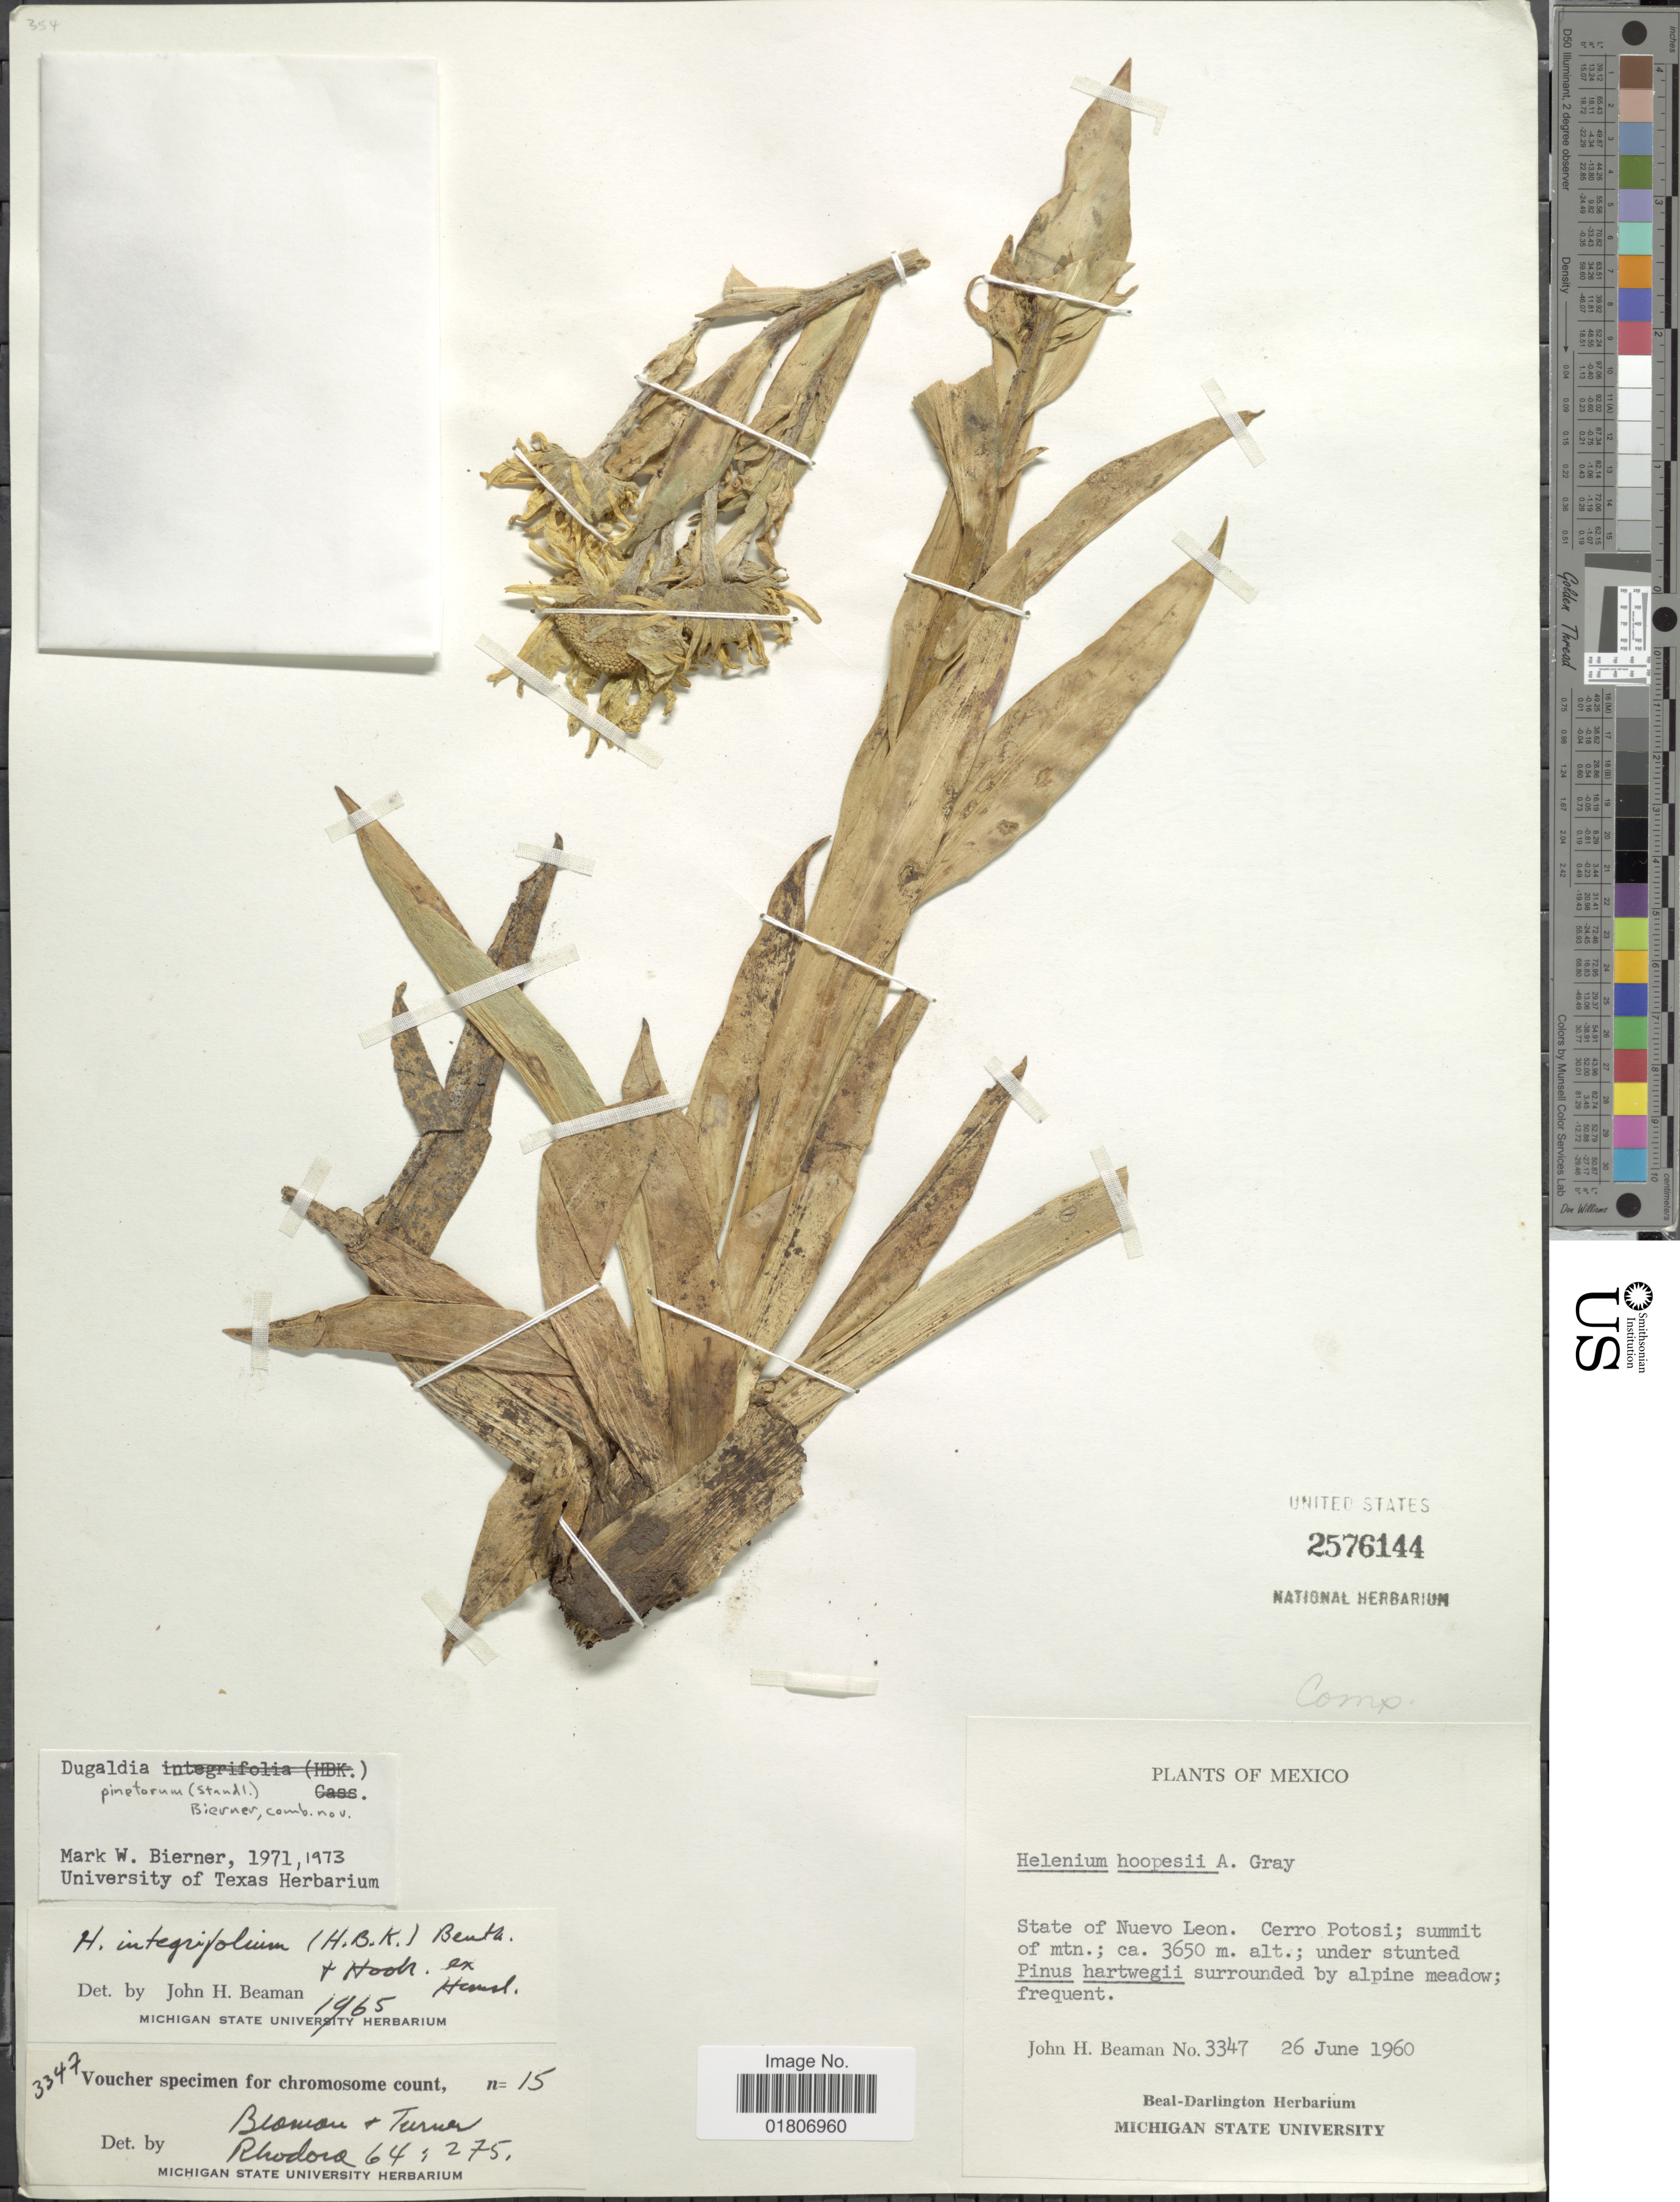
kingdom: Plantae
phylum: Tracheophyta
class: Magnoliopsida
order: Asterales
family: Asteraceae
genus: Dugaldia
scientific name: Dugaldia hoopesii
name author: (A. Gray) Rydb.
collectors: J. H. Beaman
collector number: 3347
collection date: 1960-06-26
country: Mexico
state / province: Nuevo León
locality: Cerro Potosi; summit of mtn.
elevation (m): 3650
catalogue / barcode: US 2576144